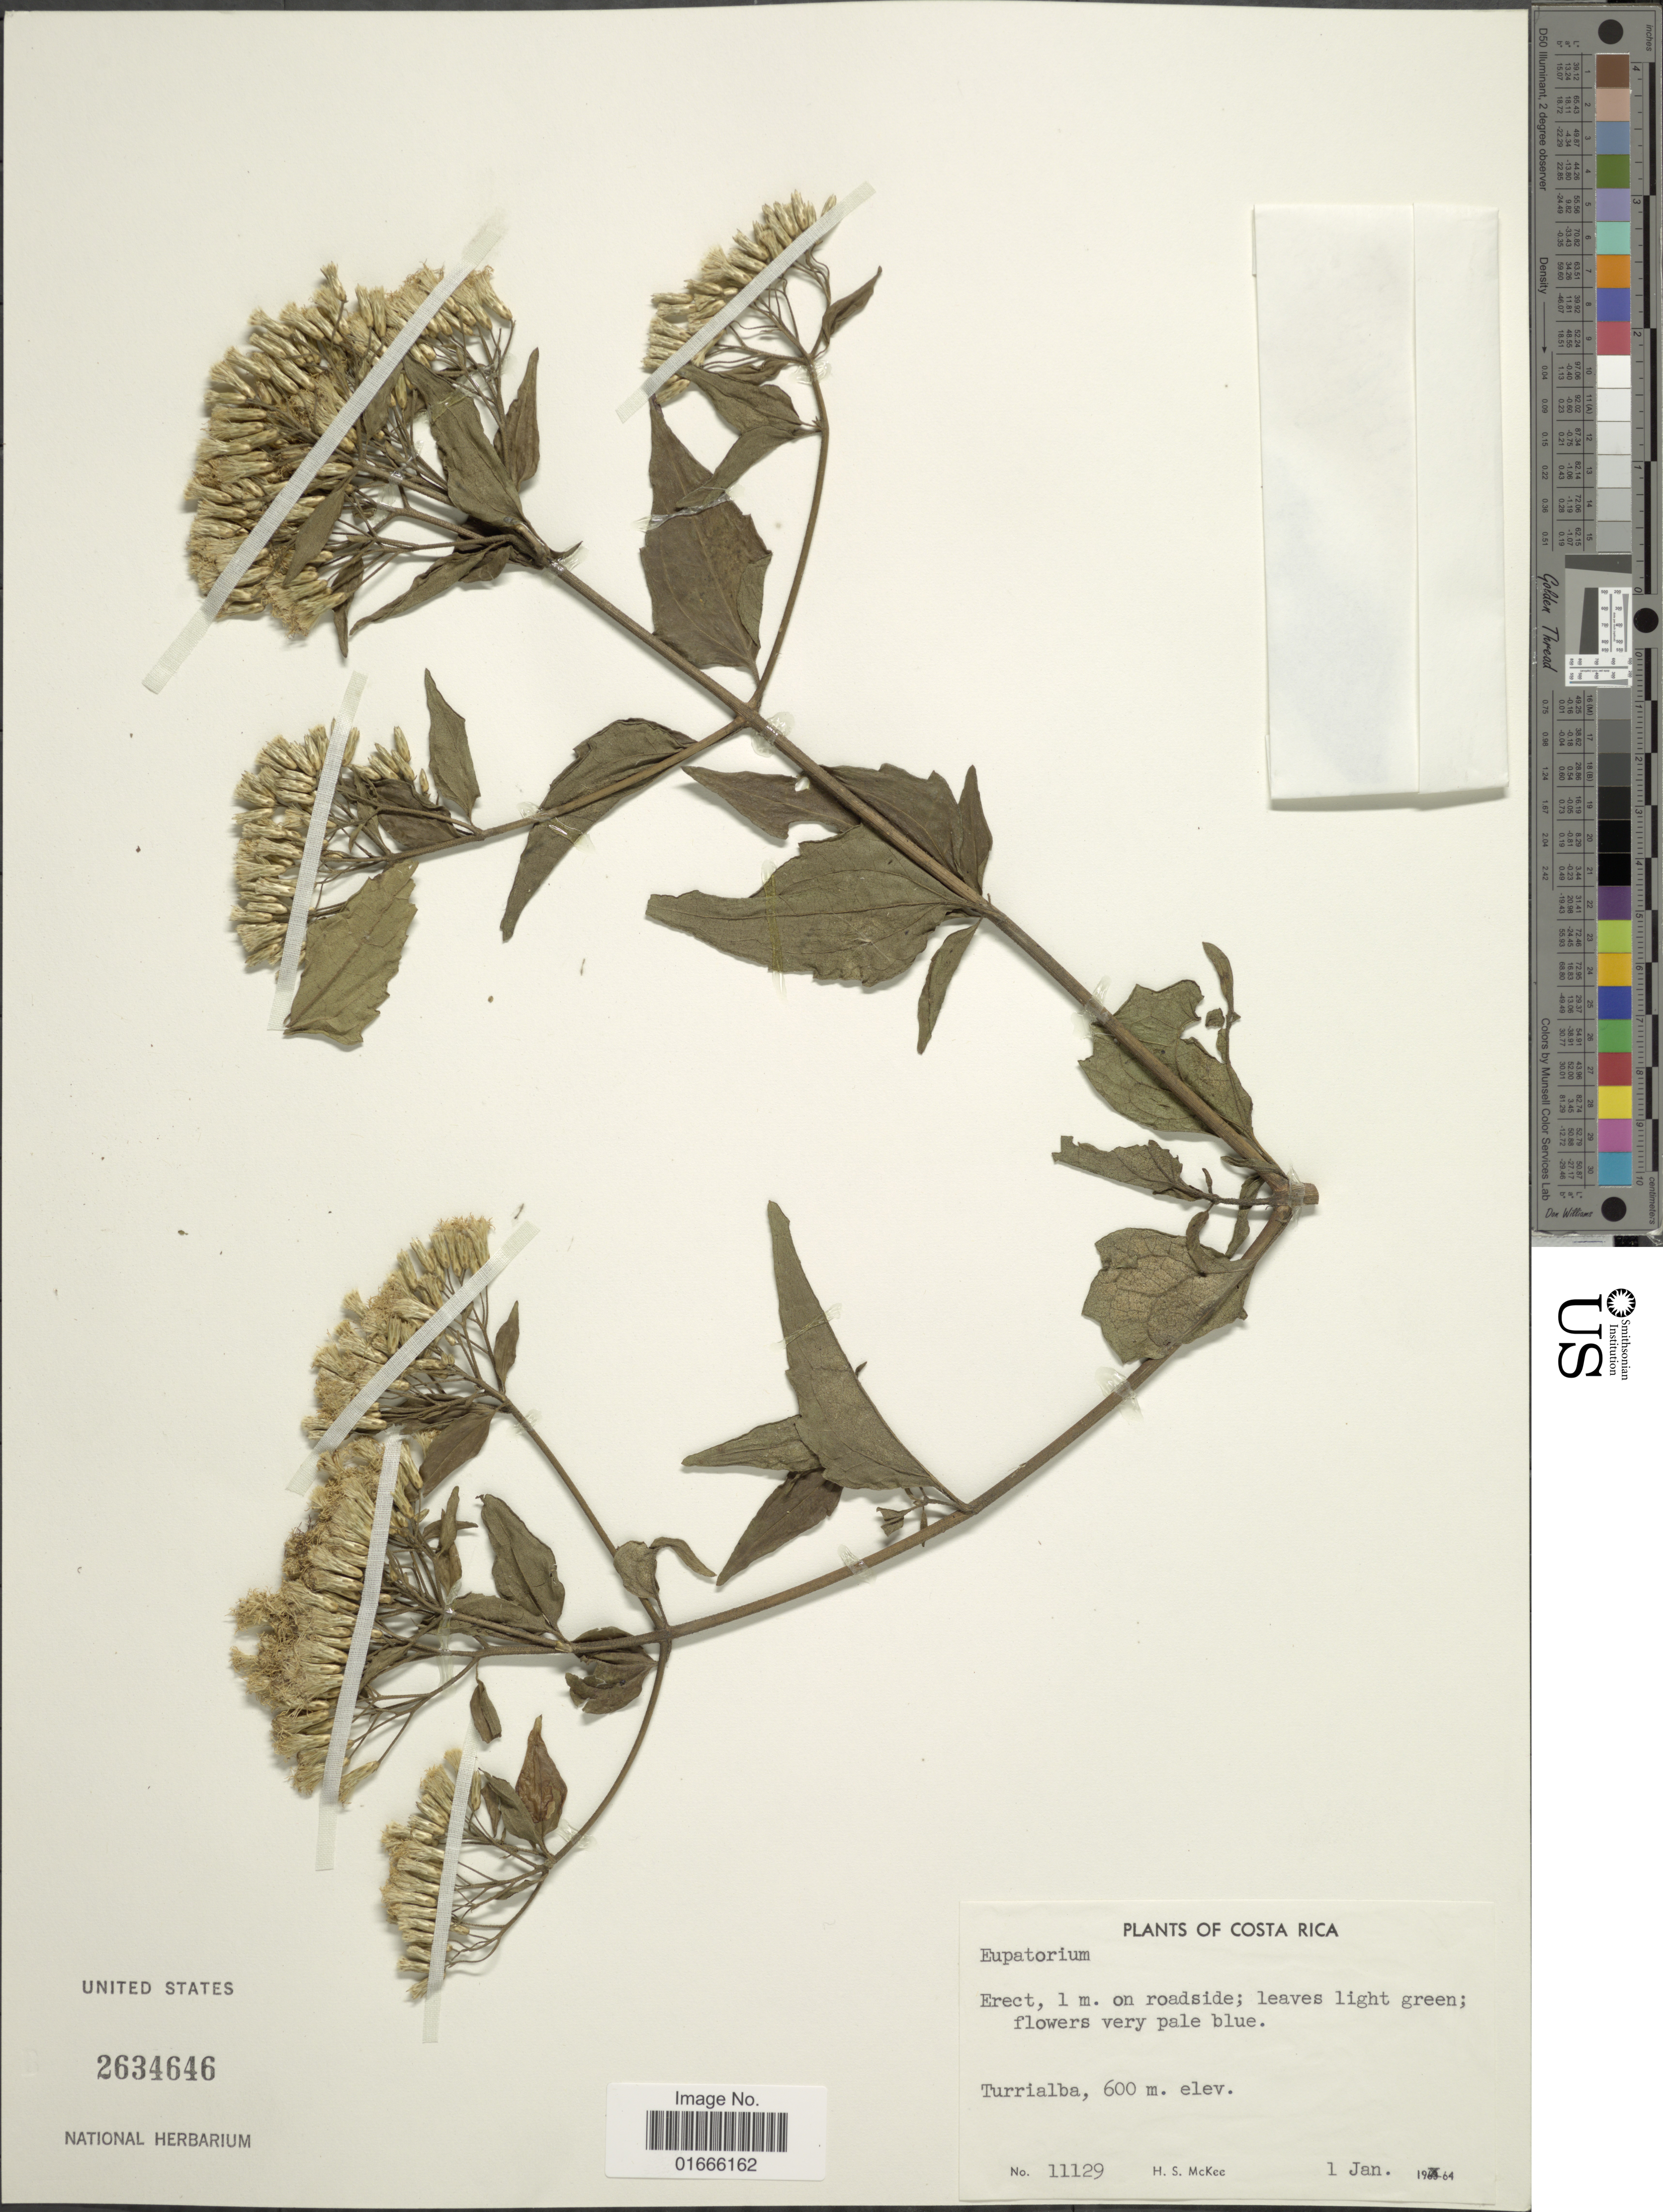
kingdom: Plantae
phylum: Tracheophyta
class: Magnoliopsida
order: Asterales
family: Asteraceae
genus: Chromolaena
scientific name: Chromolaena odorata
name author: (L.) R.M. King & H. Rob.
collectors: H. S. McKee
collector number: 11129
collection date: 1964-01-01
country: Costa Rica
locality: Turrialba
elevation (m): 600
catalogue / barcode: US 2634646